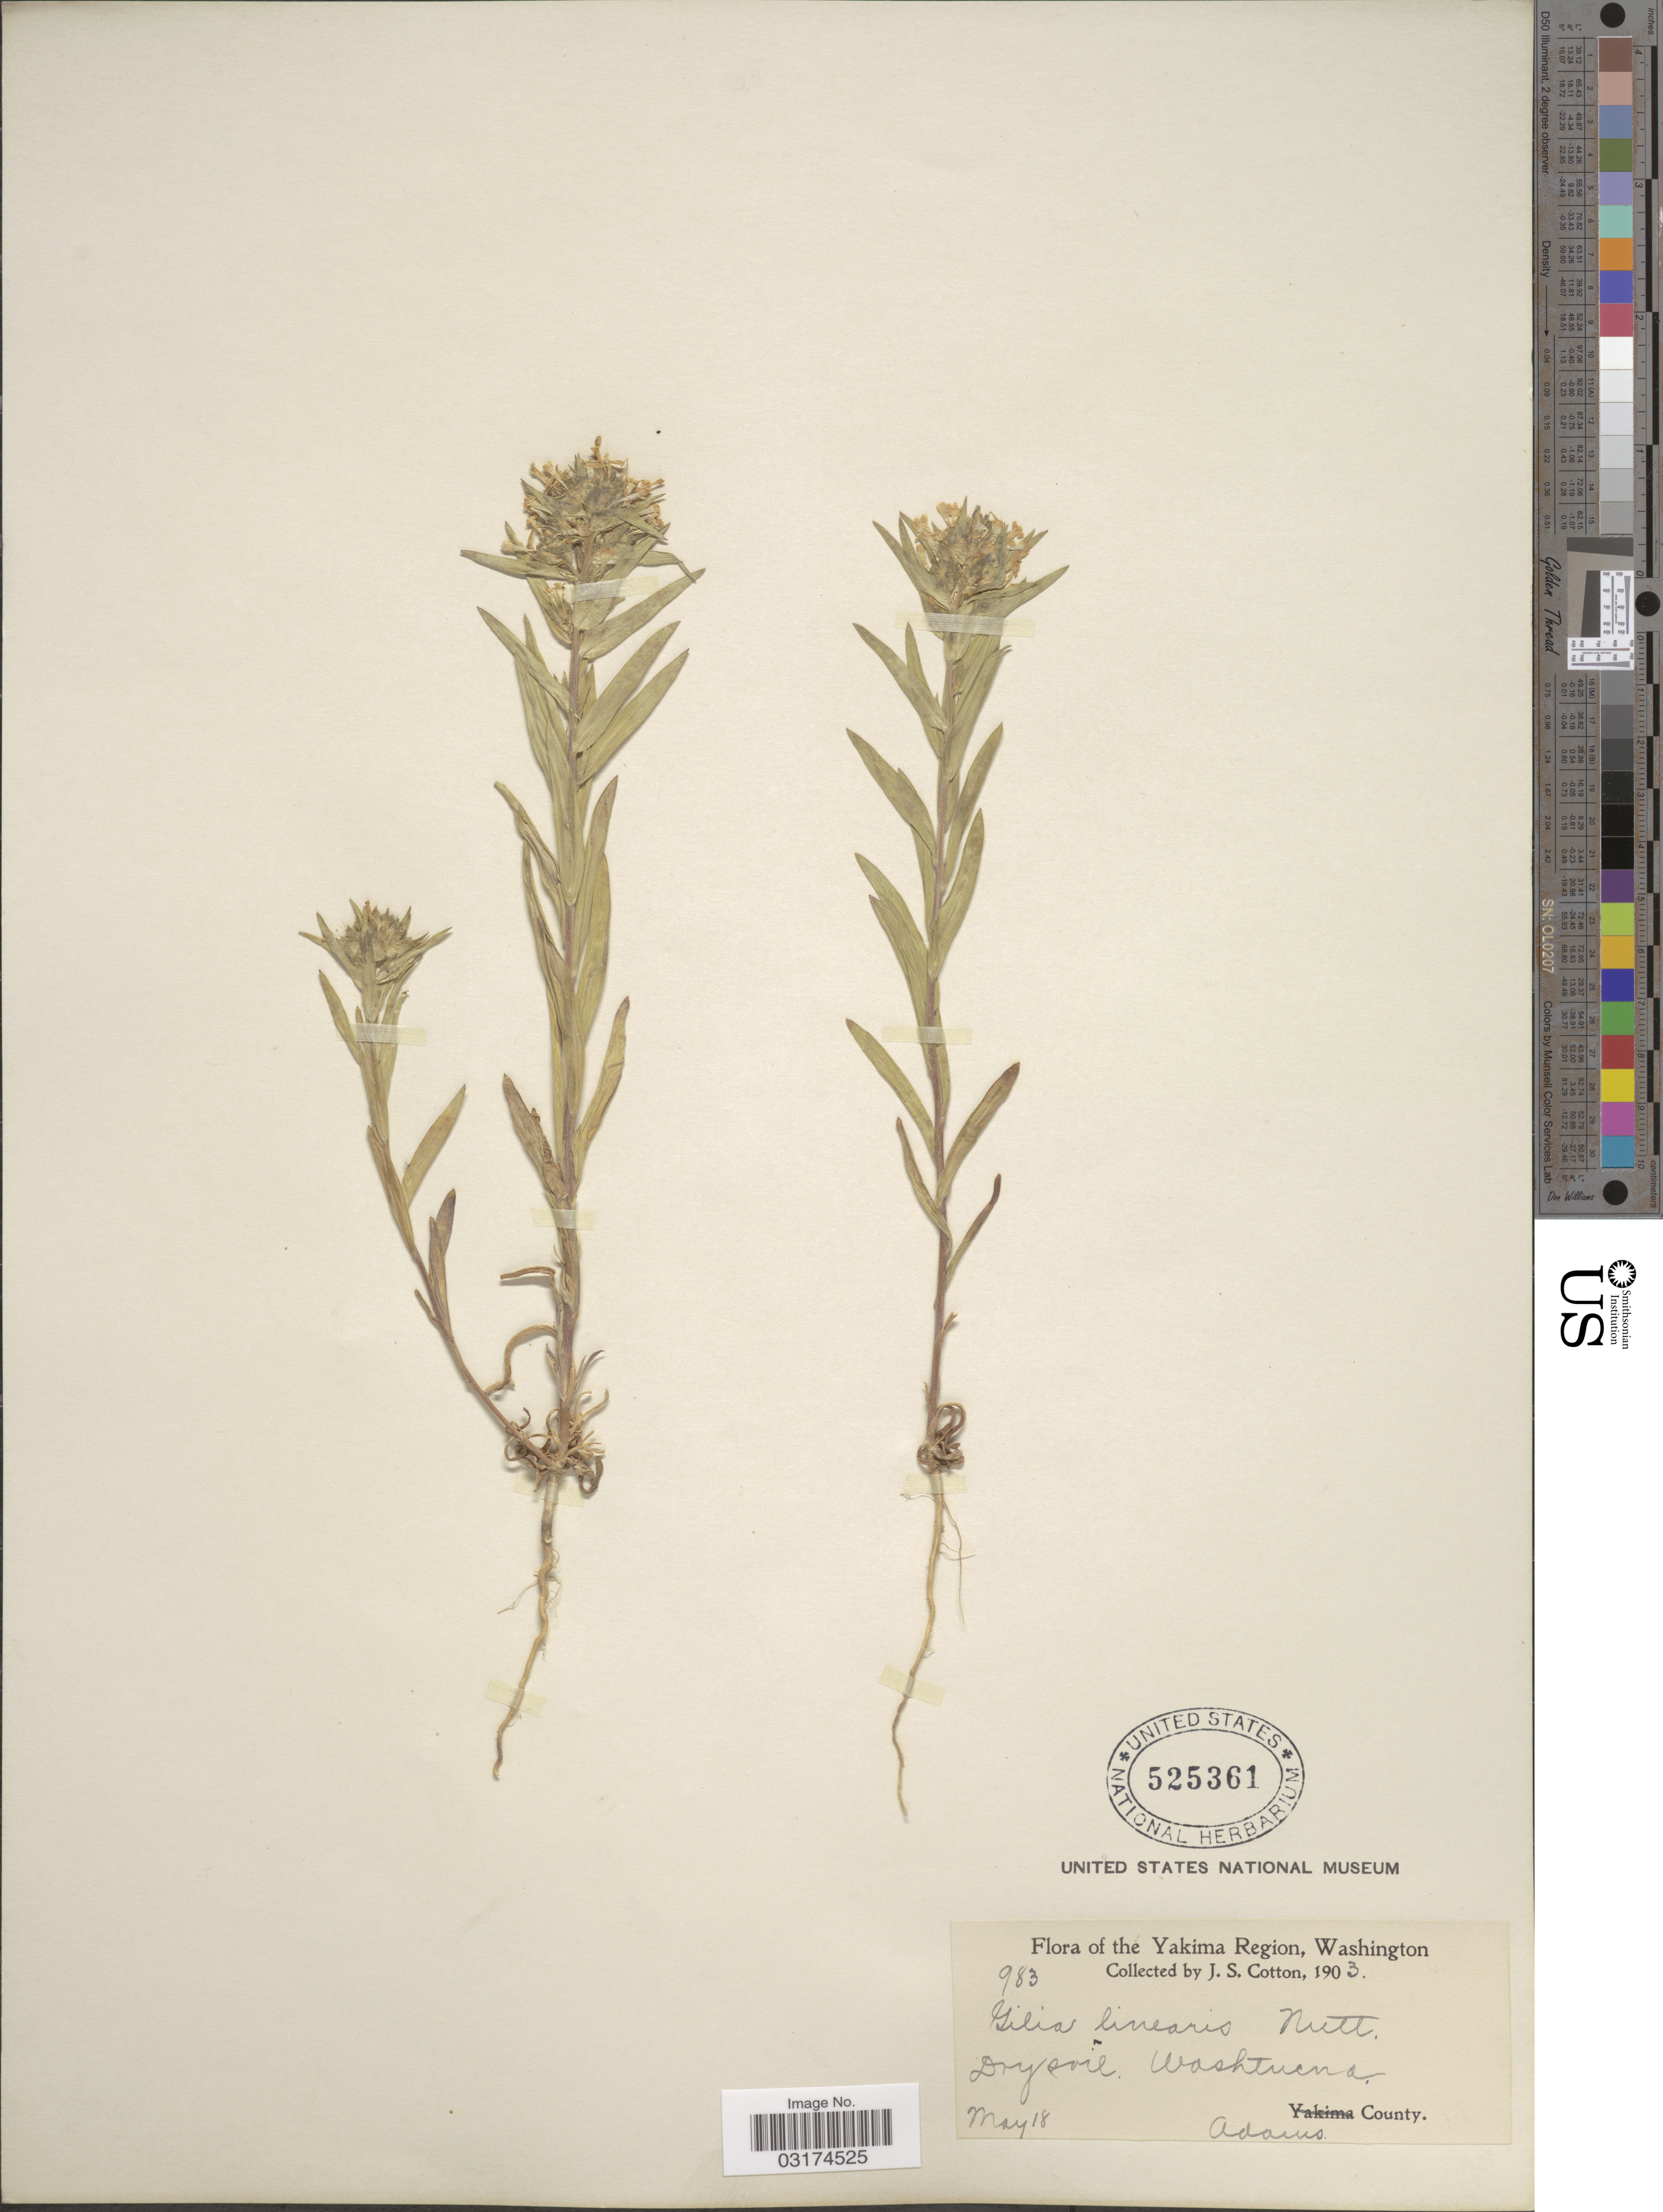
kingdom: Plantae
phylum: Tracheophyta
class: Magnoliopsida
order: Ericales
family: Polemoniaceae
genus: Collomia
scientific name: Collomia linearis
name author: Nutt.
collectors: J. S. Cotton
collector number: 983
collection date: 1903-05-18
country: United States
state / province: Washington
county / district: Adams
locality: Washtucna. Adams County. Yakima Region.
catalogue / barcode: US 525361